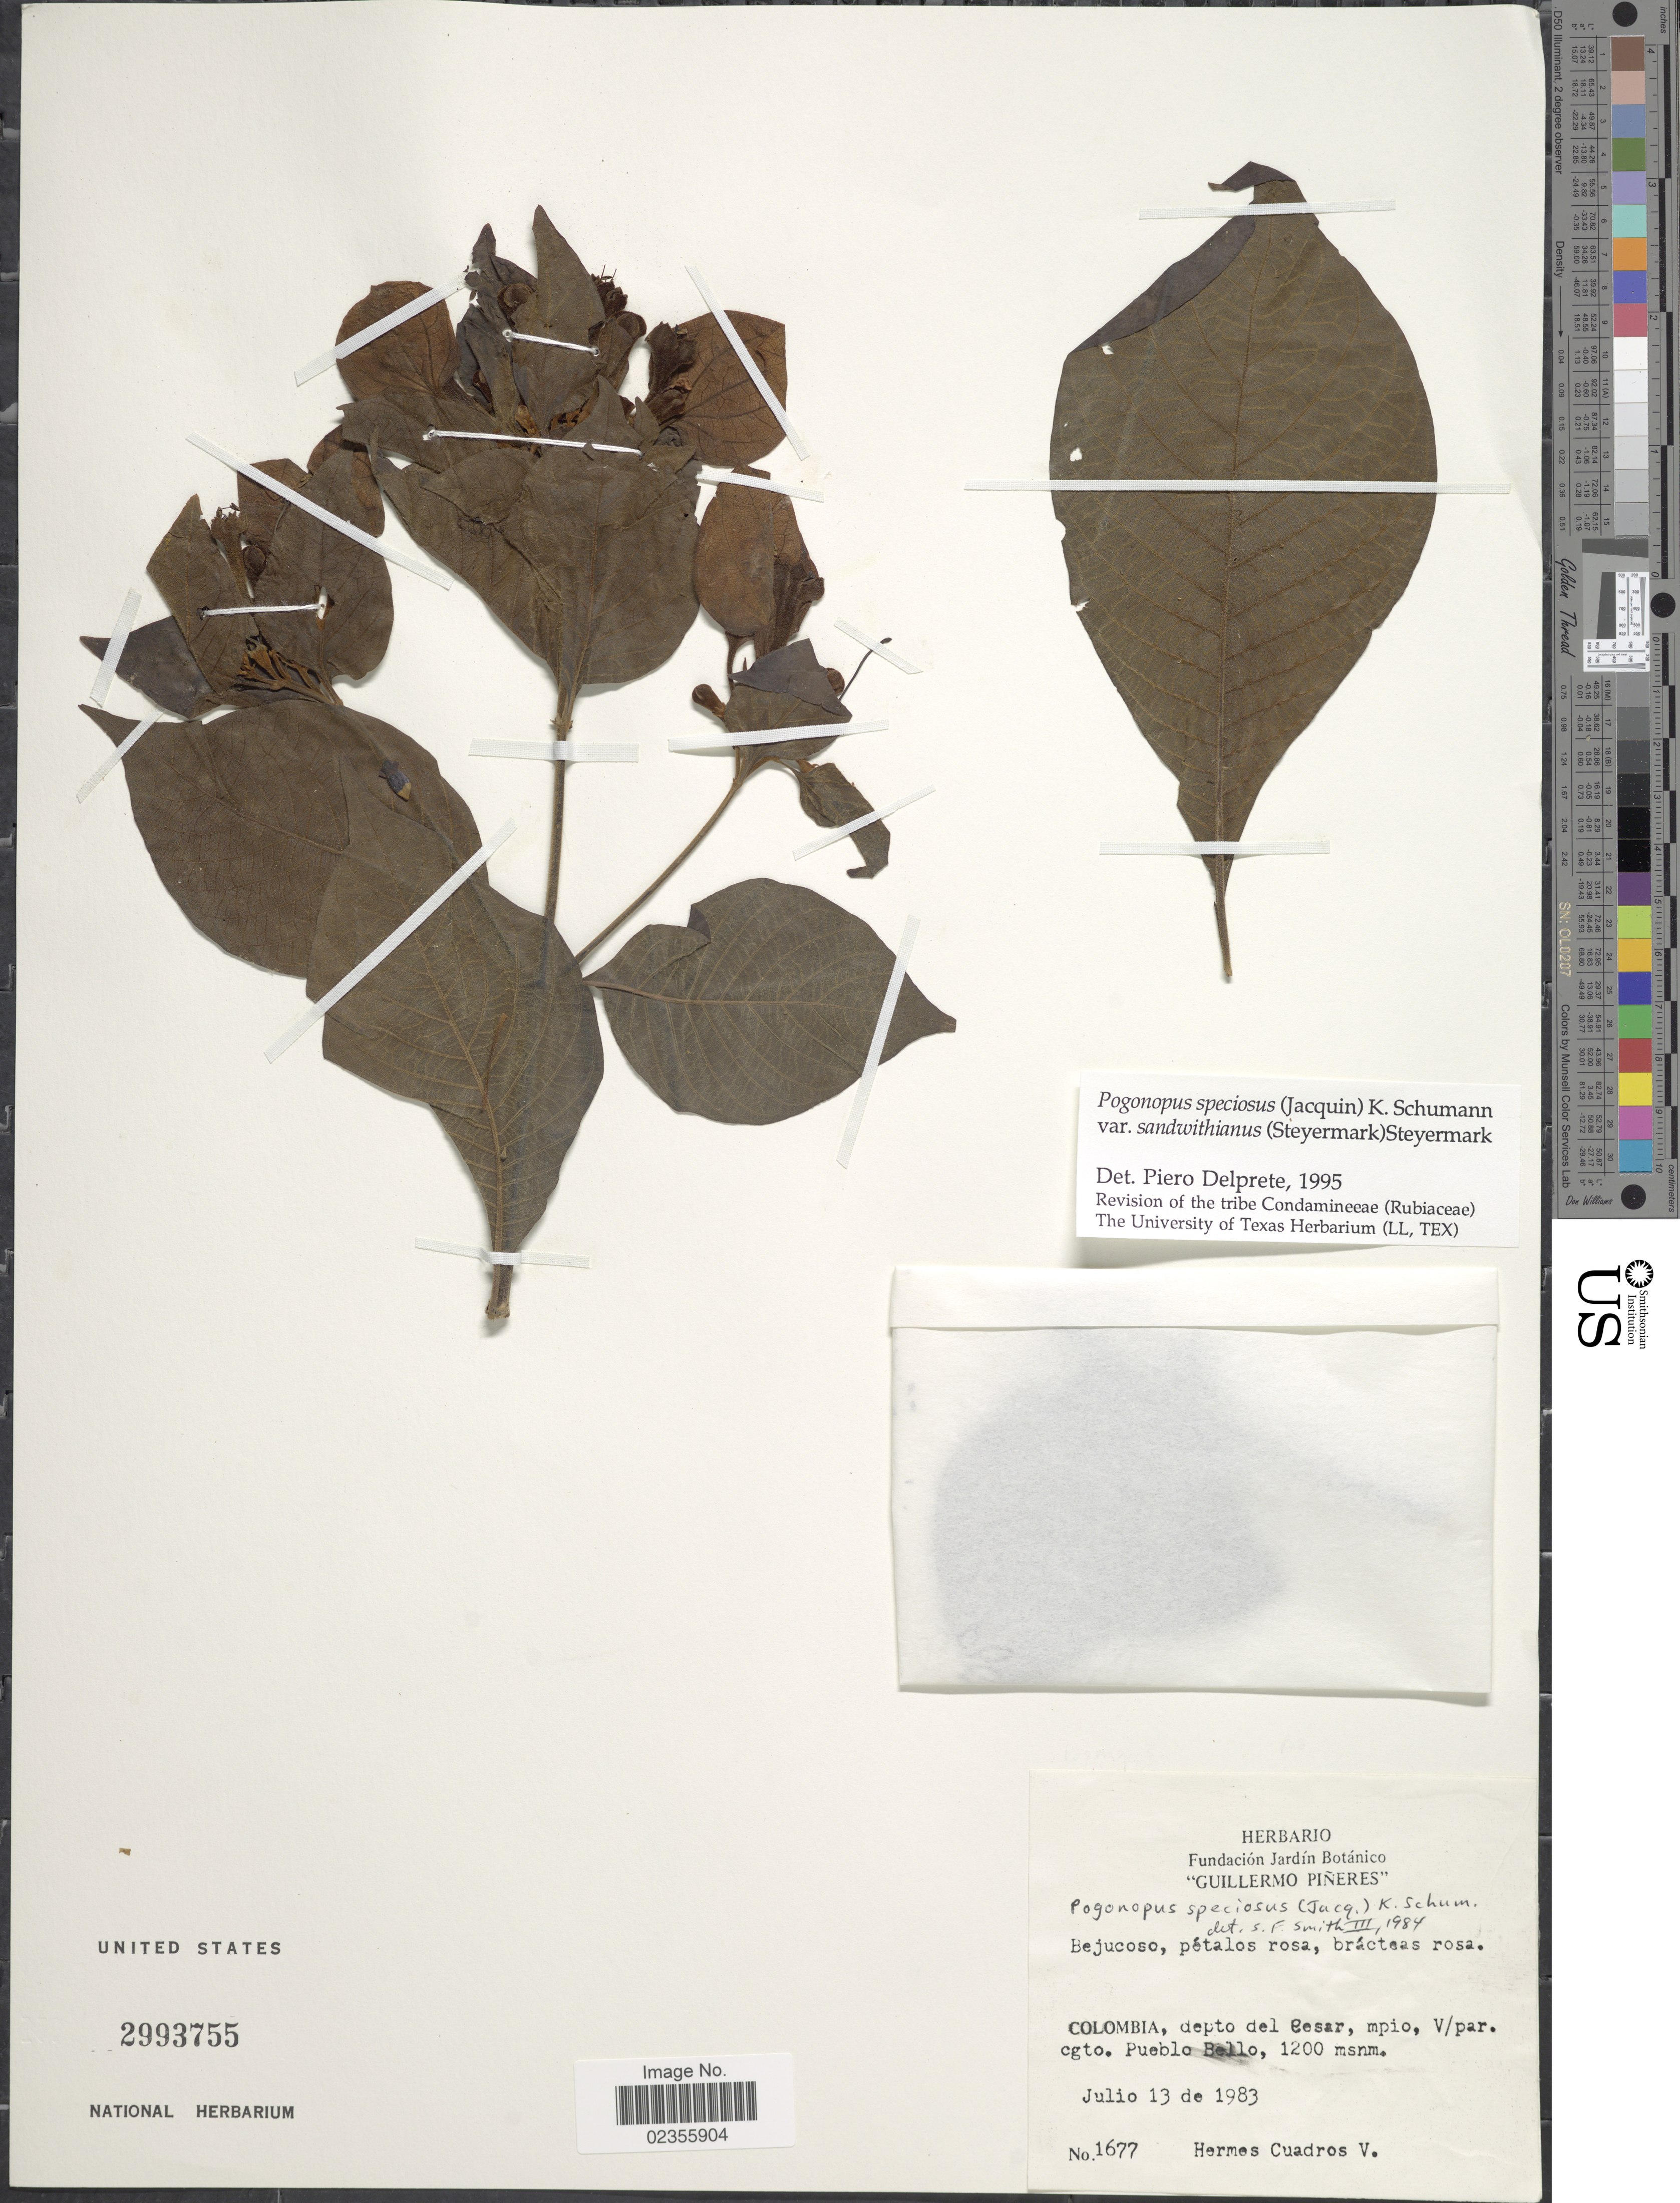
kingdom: Plantae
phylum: Tracheophyta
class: Magnoliopsida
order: Gentianales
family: Rubiaceae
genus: Pogonopus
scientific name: Pogonopus speciosus var. sandwithianus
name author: (Steyerm.) Steyerm.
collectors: H. Cuadros V.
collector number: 1677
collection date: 1983-07-13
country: Colombia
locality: Colombia, depto del Besar, mpio. V/par. cgto. Pueblo Bello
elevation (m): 1200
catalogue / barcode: US 2993755